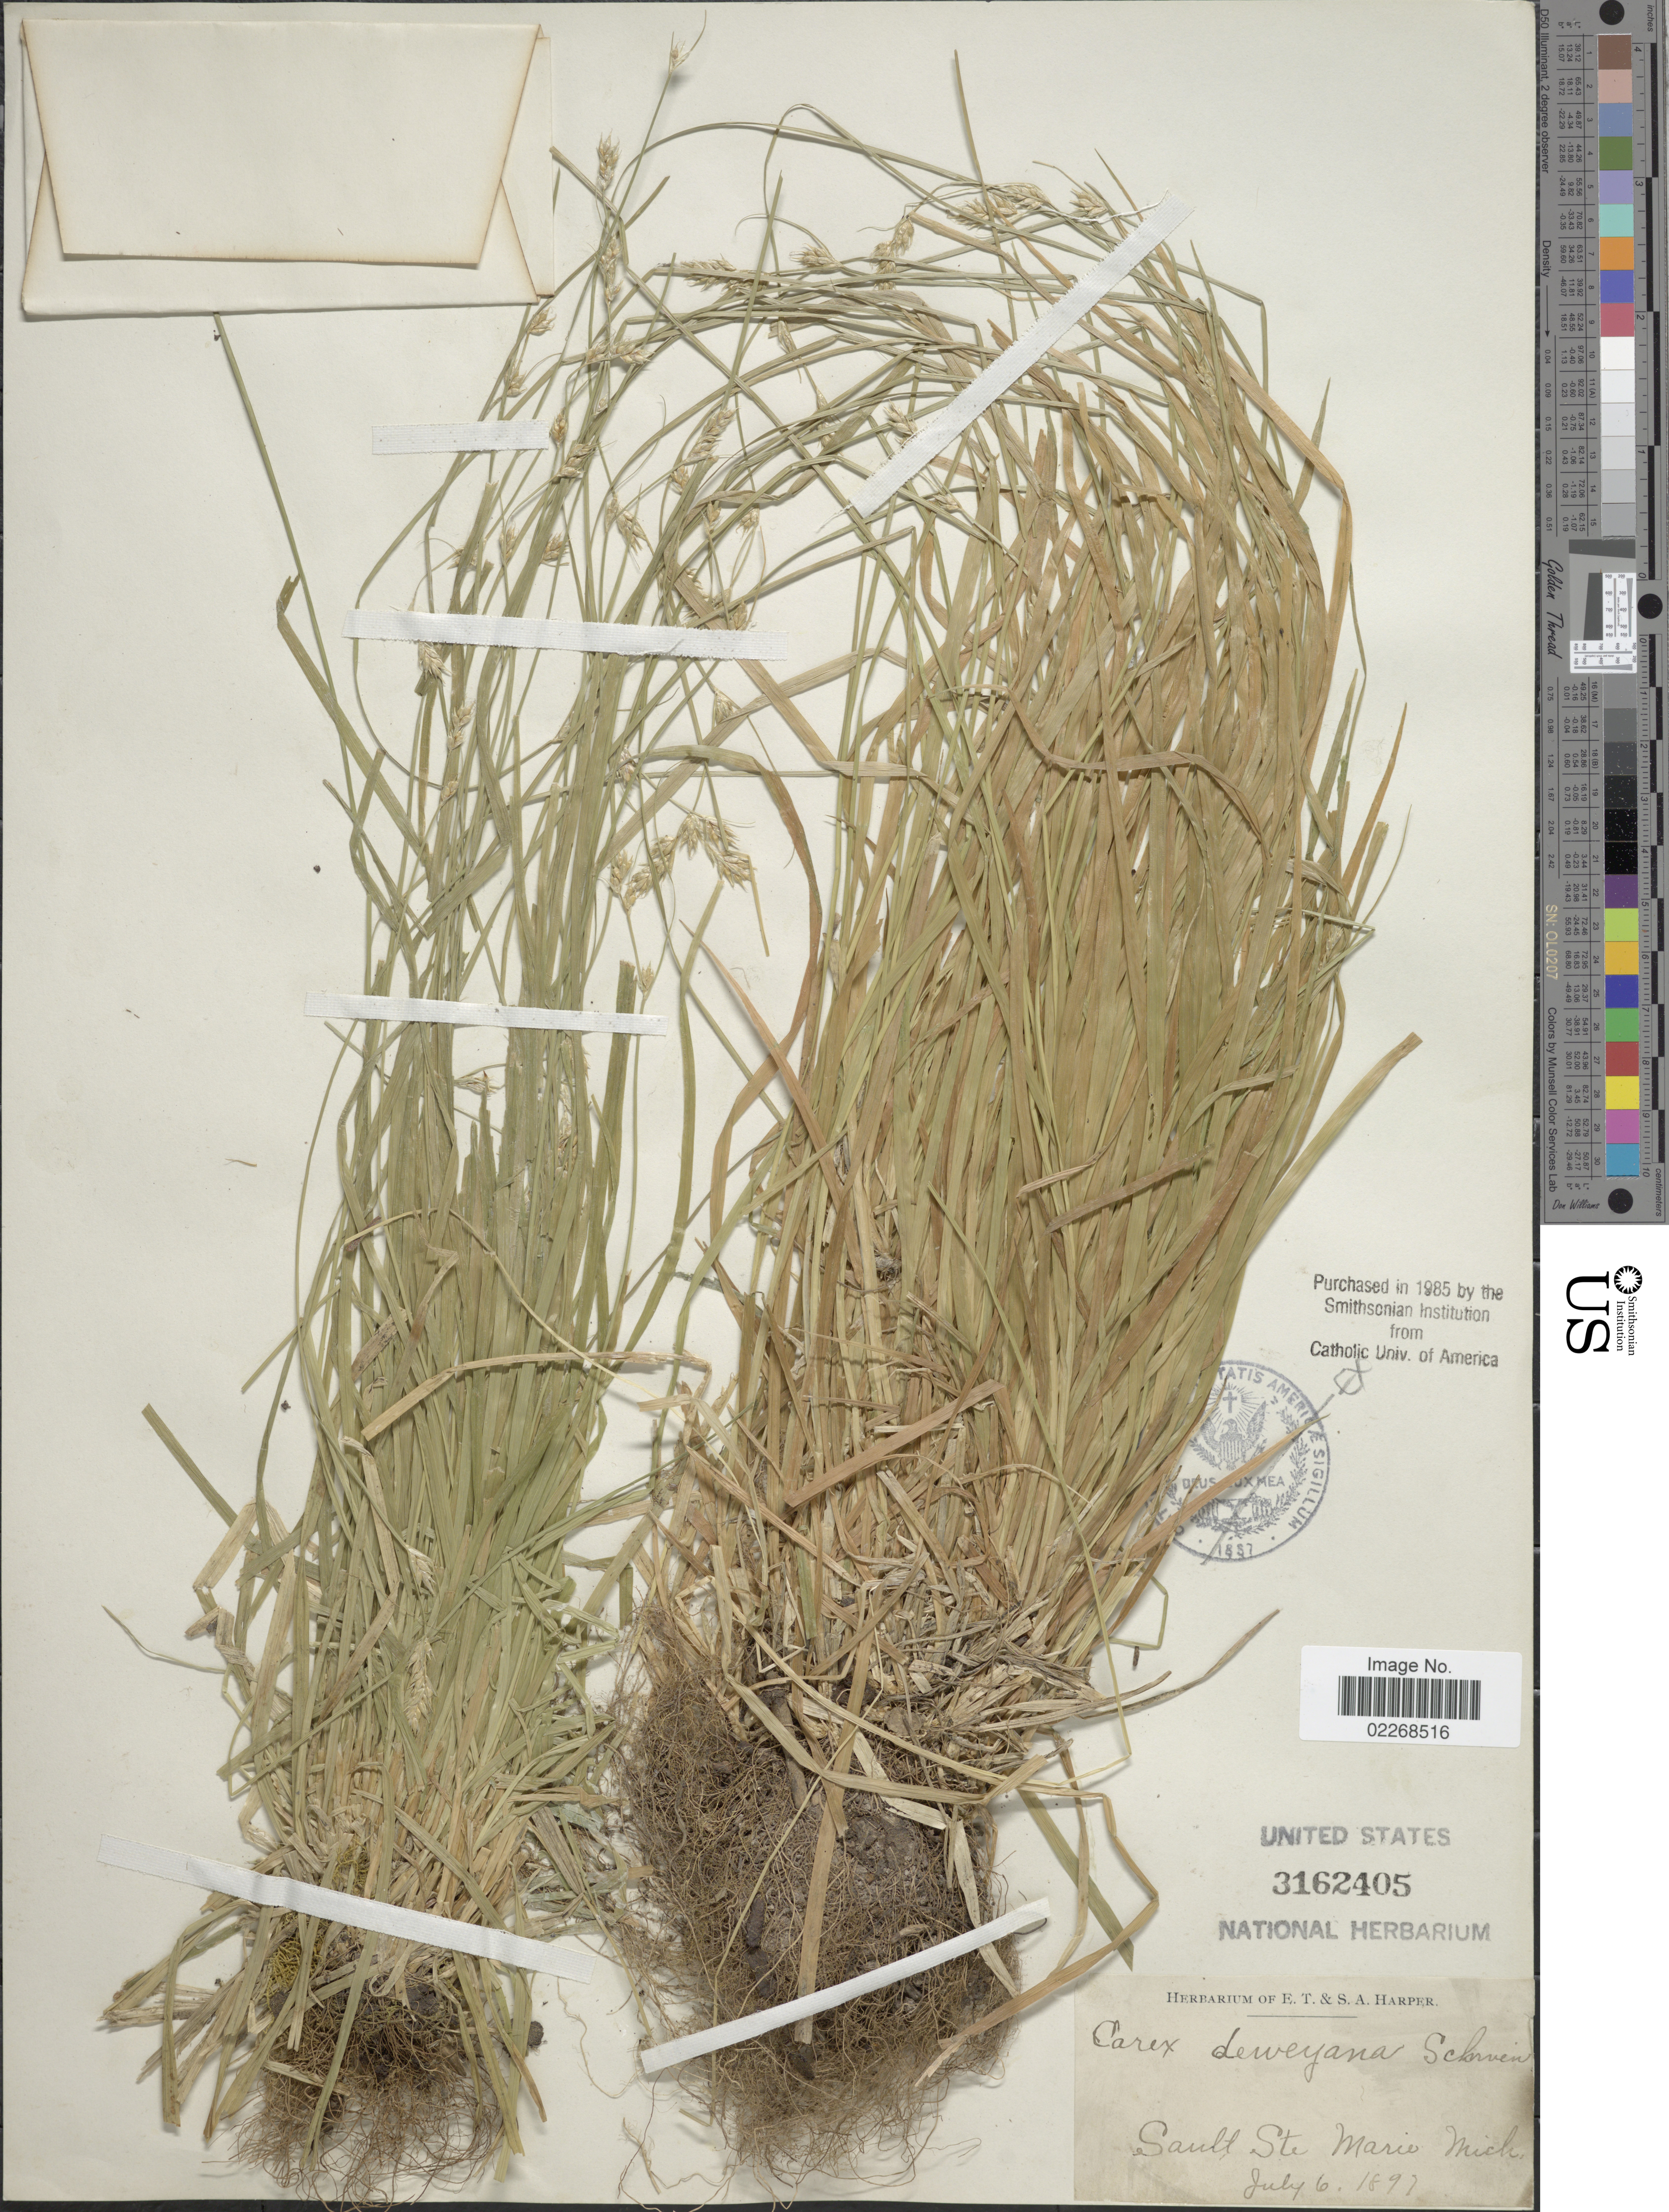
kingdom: Plantae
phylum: Tracheophyta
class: Liliopsida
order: Poales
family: Cyperaceae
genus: Carex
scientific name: Carex deweyana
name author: Schwein.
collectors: ex herb. E. T. & S. A. Harper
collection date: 1897-07-06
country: United States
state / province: Michigan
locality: Sault Ste Marie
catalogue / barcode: US 3162405